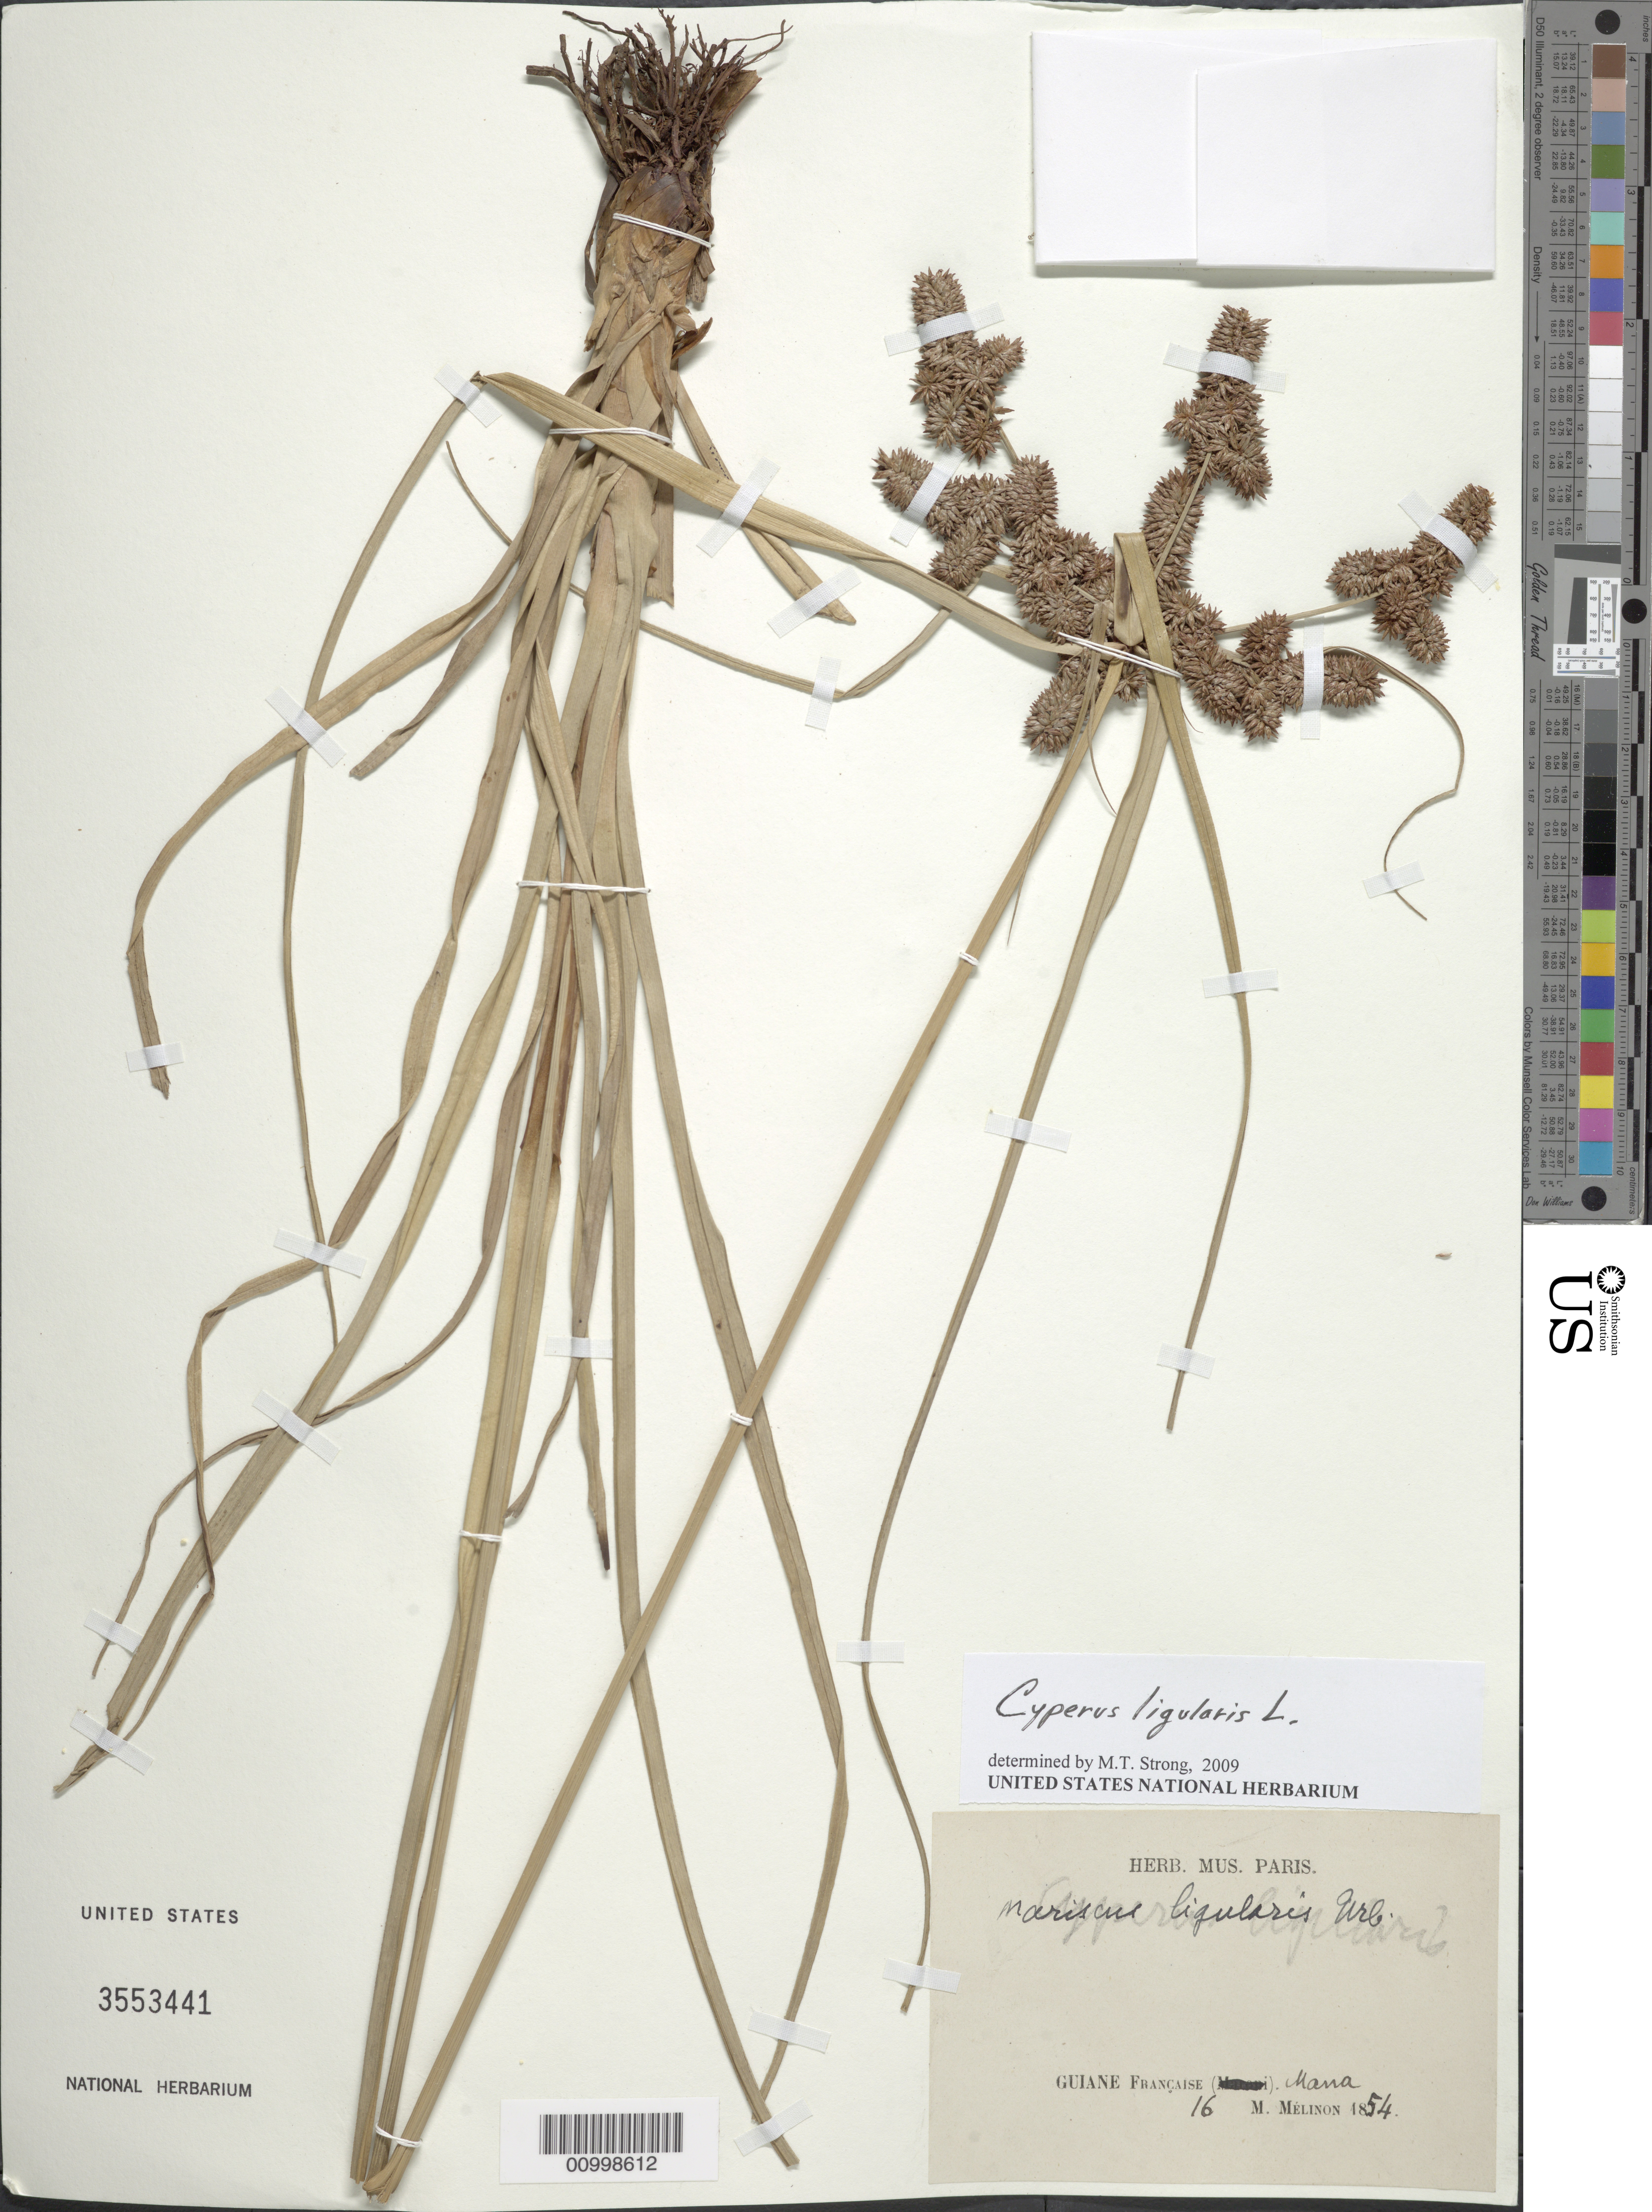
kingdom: Plantae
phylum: Tracheophyta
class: Liliopsida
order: Poales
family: Cyperaceae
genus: Cyperus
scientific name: Cyperus ligularis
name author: L.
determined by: Strong, M. T., (US), Smithsonian Institution - National Museum of Natural History (UNITED STATES)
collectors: M. Melinon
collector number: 16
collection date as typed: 1854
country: French Guiana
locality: Mana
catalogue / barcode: US 3553441